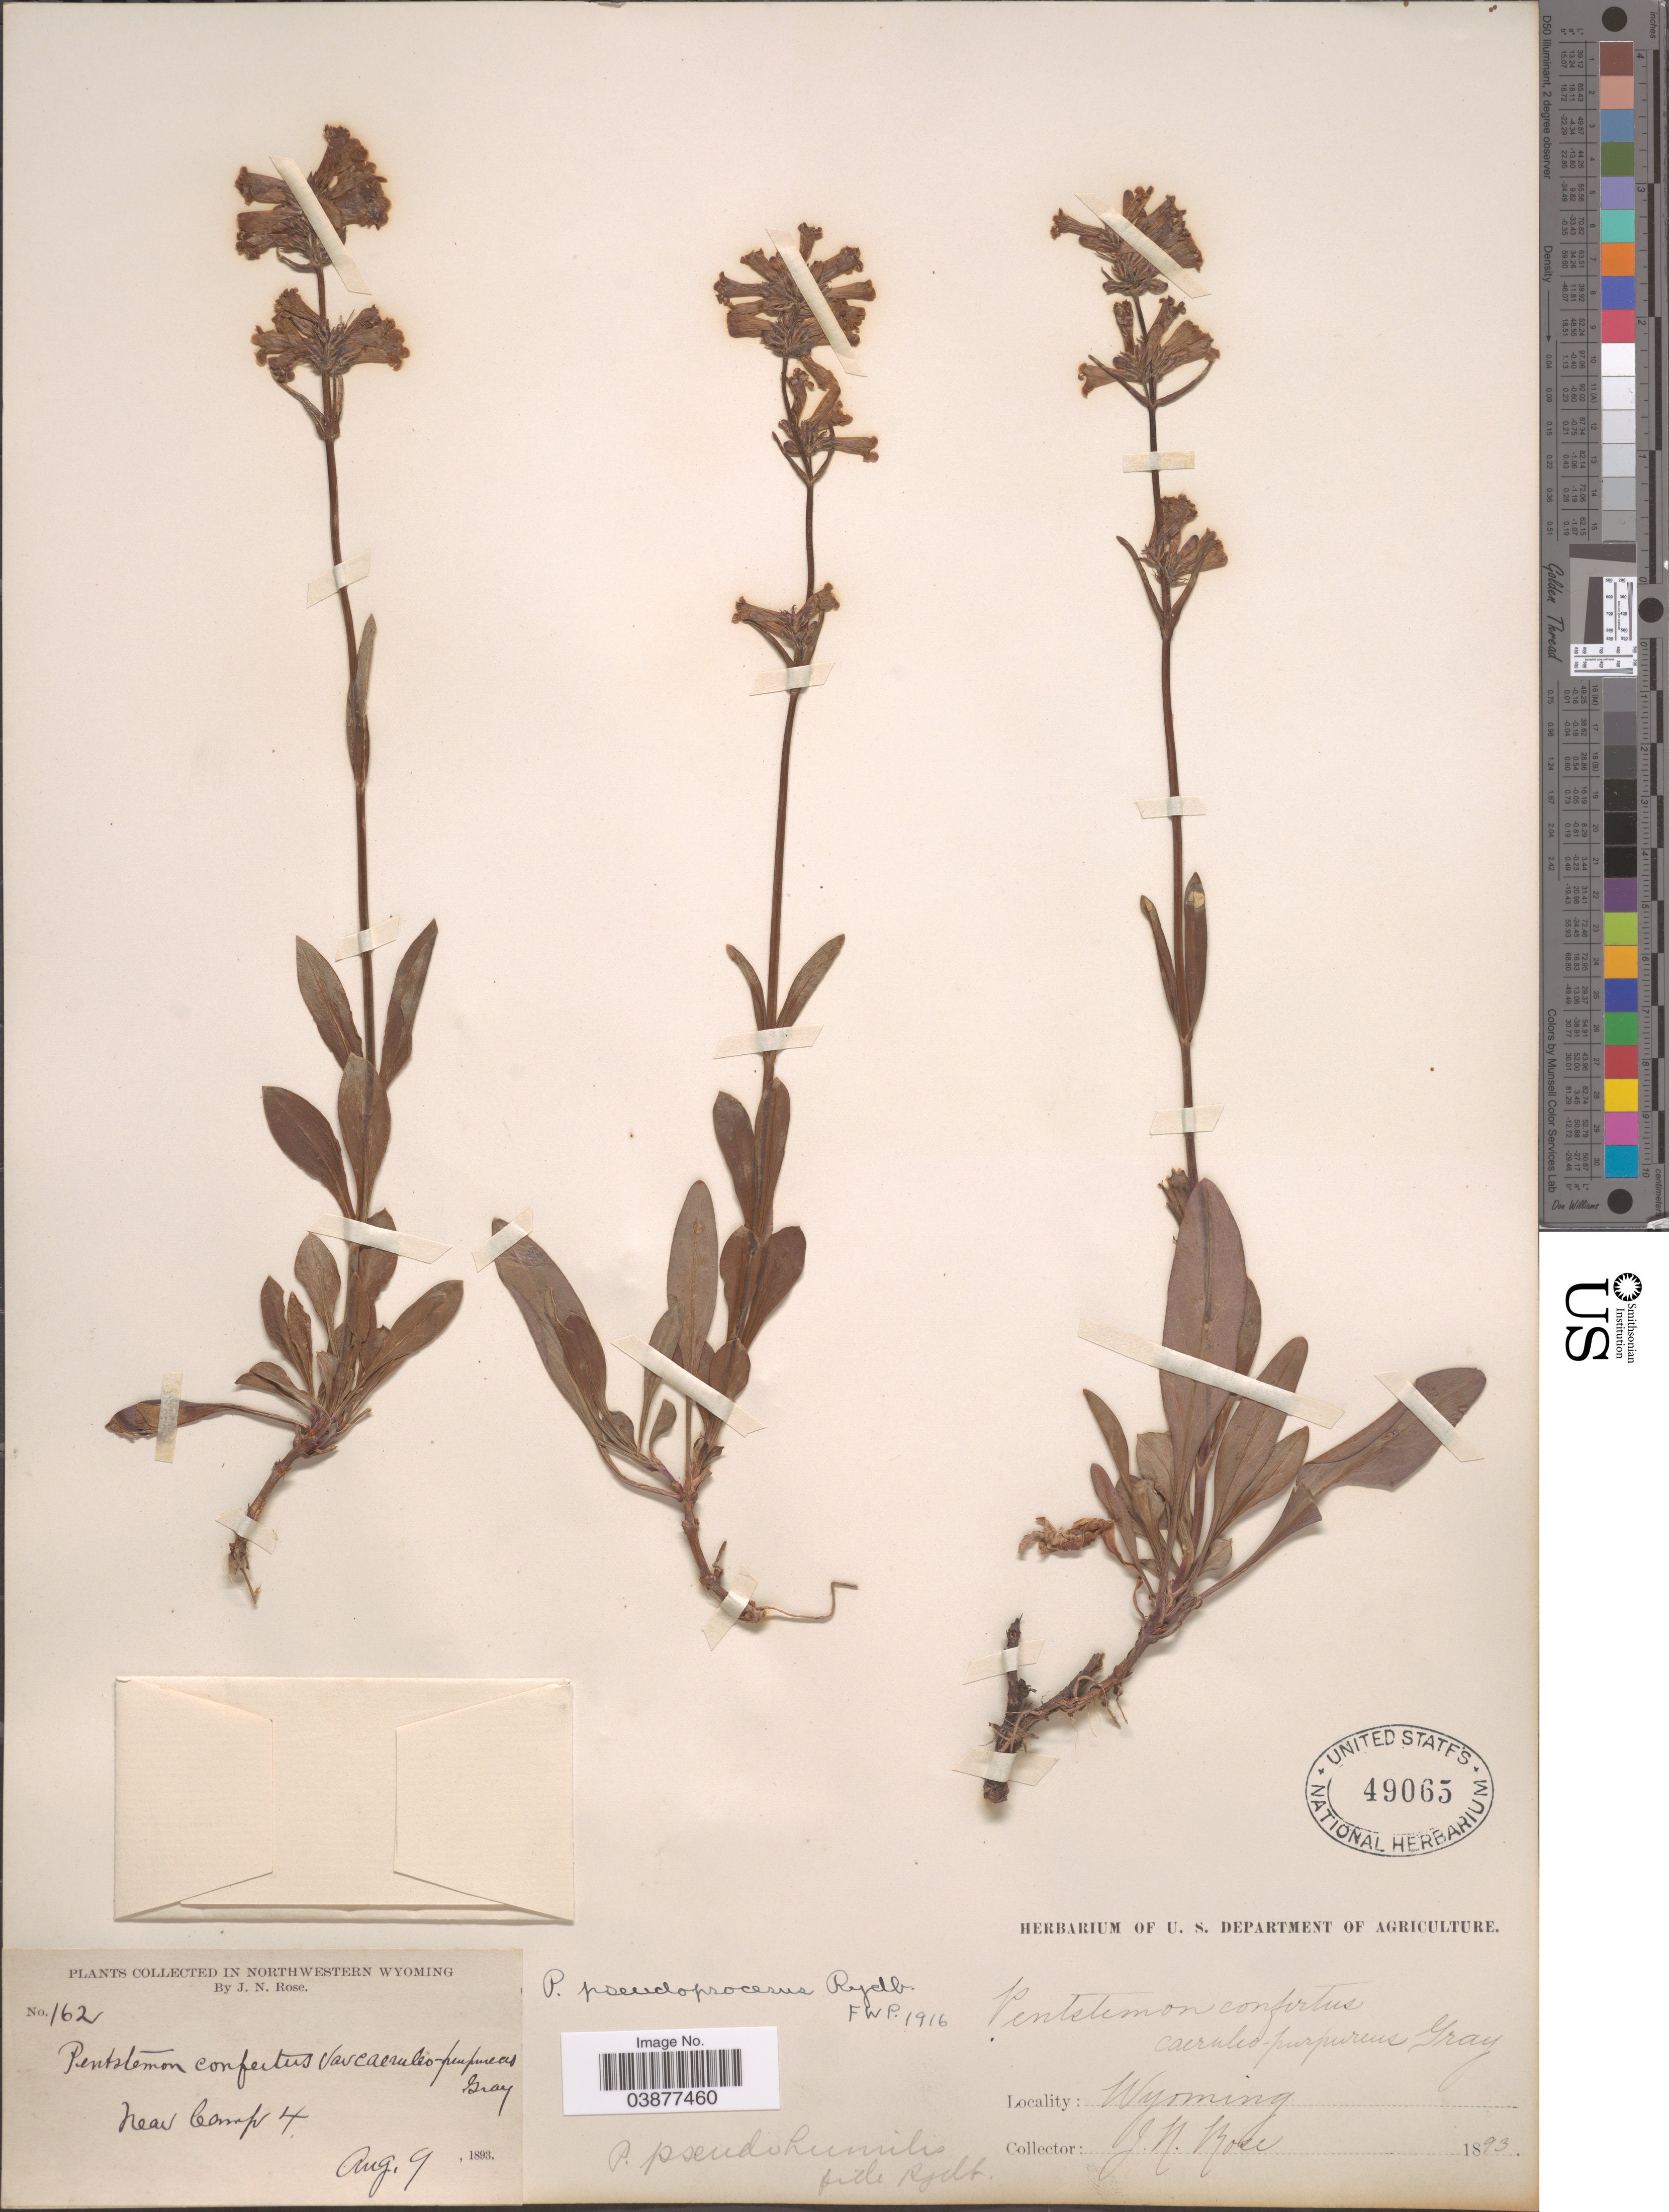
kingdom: Plantae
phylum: Tracheophyta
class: Magnoliopsida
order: Lamiales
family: Plantaginaceae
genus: Penstemon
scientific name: Penstemon pseudoprocerus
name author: Rydb.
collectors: J. N. Rose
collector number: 162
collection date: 1893-08-09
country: United States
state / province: Wyoming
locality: Near Camp 4.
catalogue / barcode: US 49065